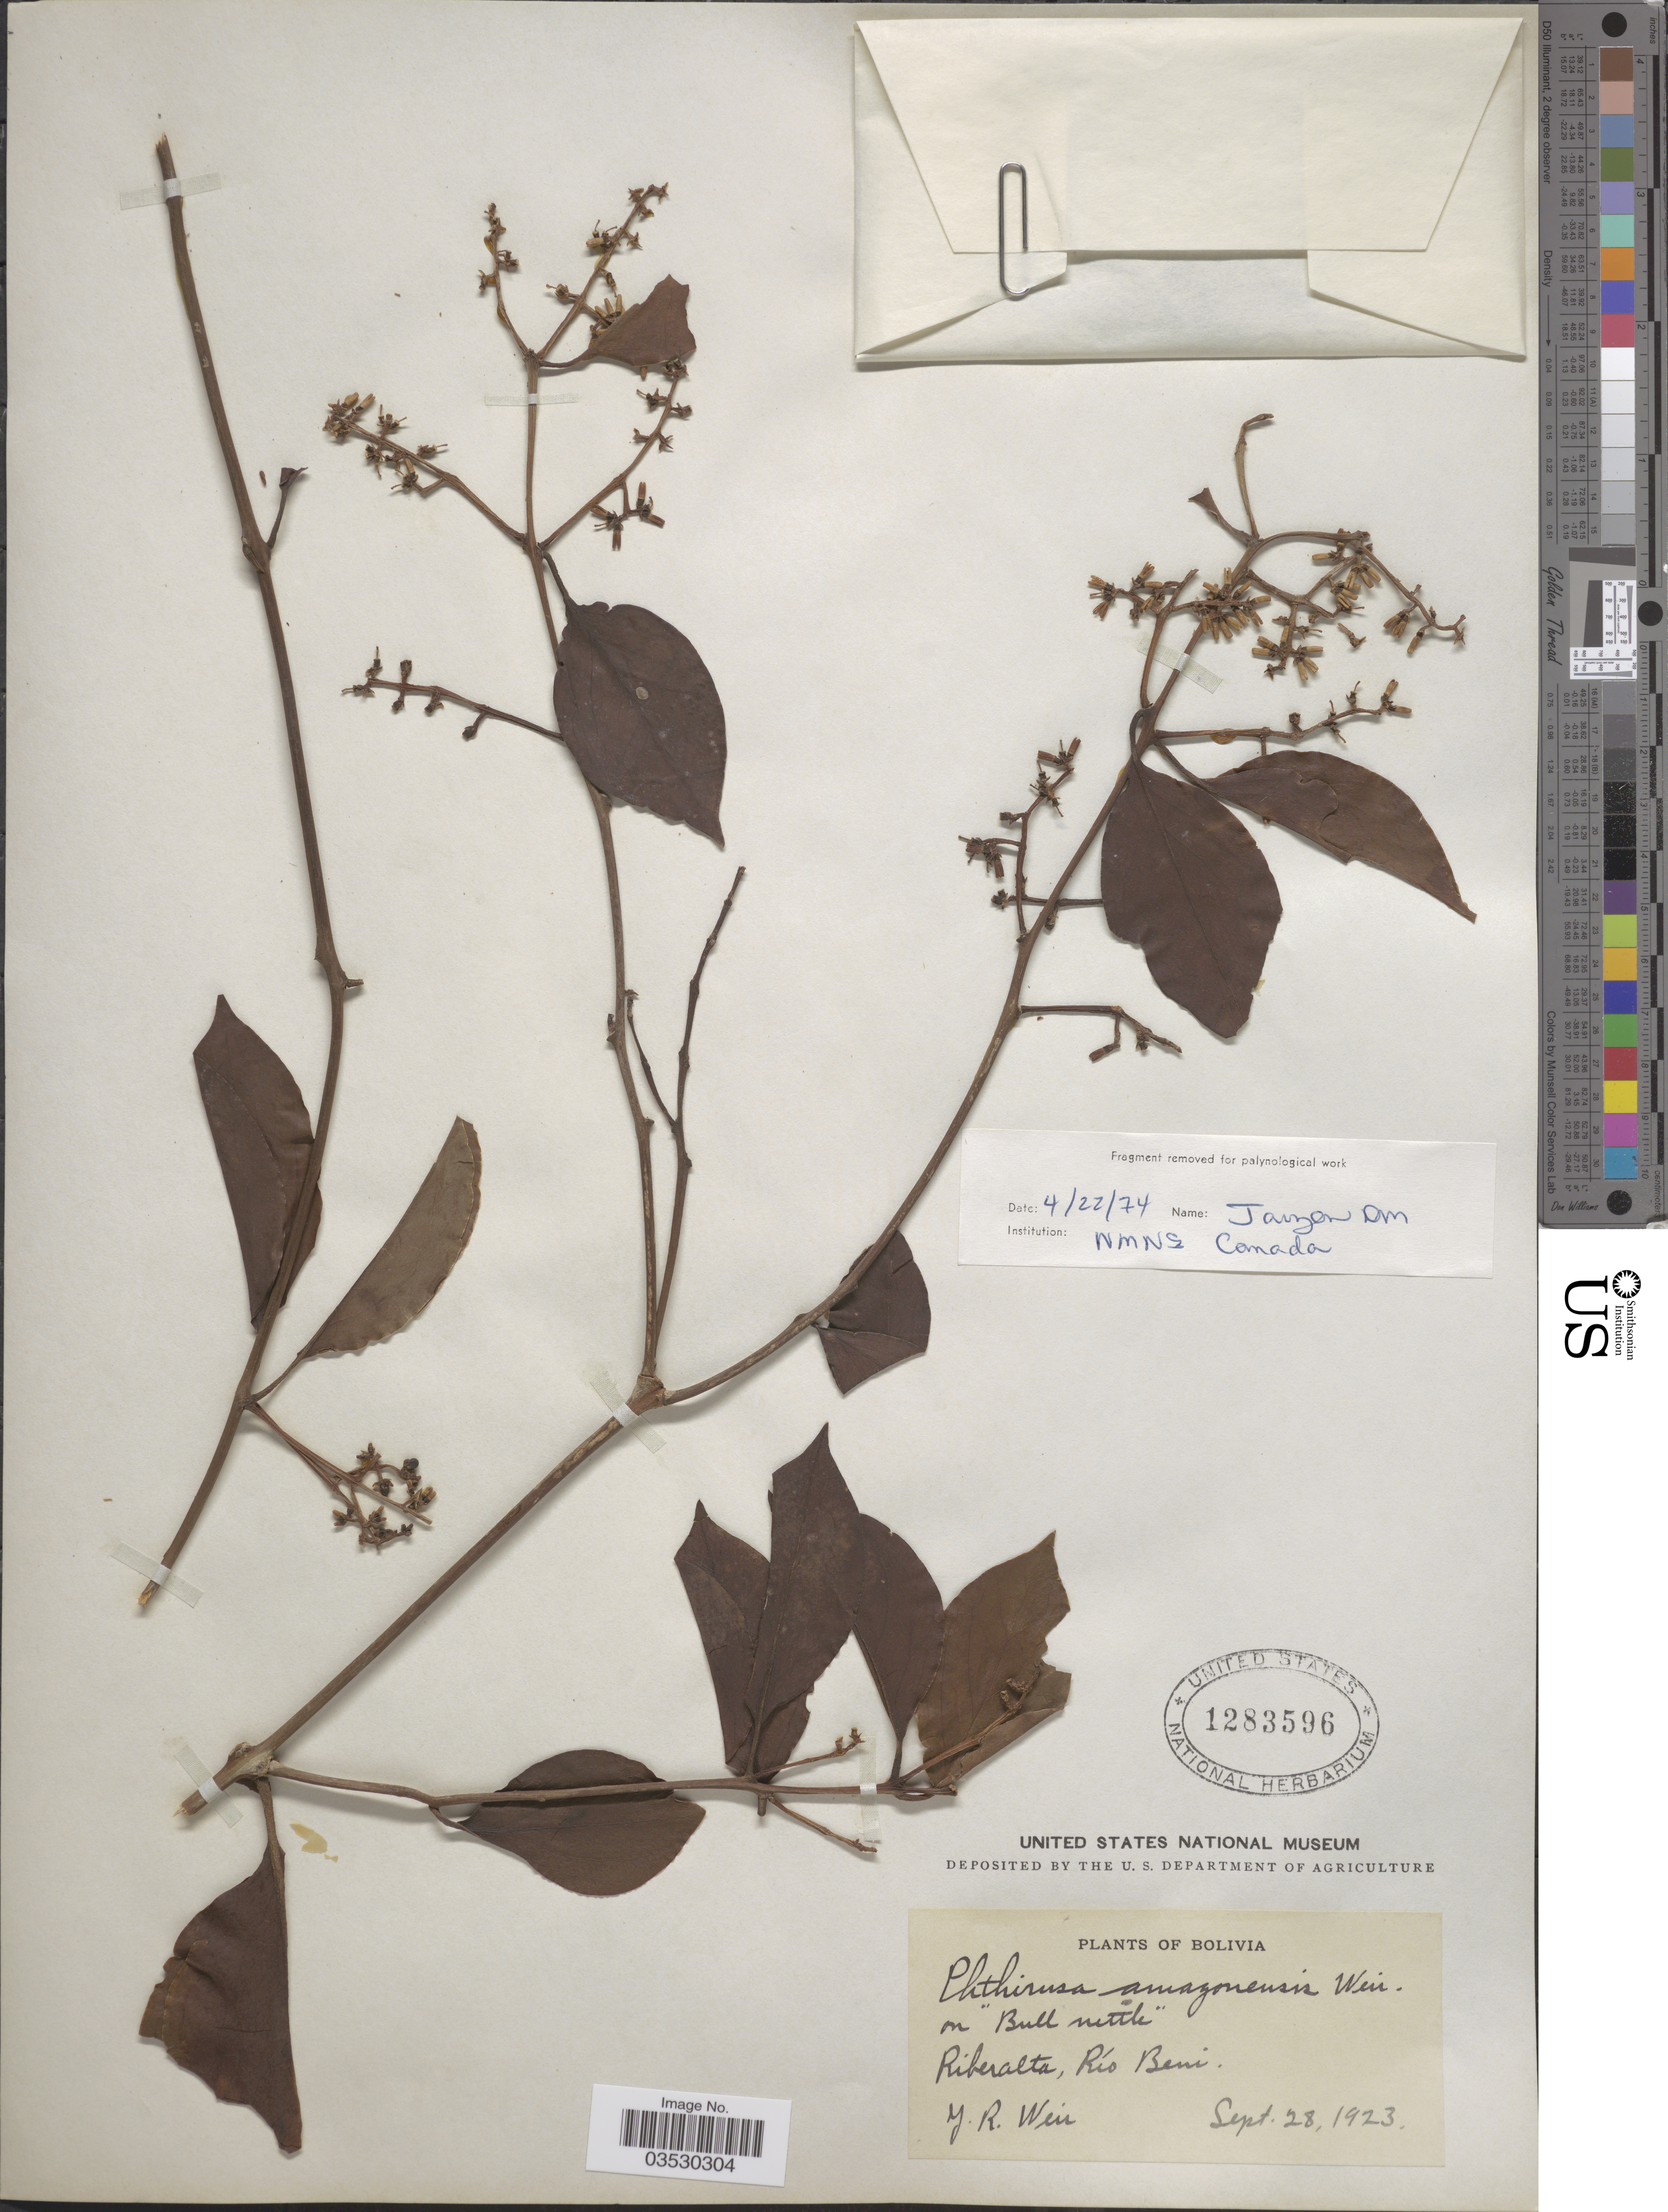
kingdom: Plantae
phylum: Tracheophyta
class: Magnoliopsida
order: Santalales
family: Loranthaceae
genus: Phthirusa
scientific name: Phthirusa amazonensis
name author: Weir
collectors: J. Weir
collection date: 1923-09-28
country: Bolivia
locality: Riberalta, Río Beni.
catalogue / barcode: US 1283596